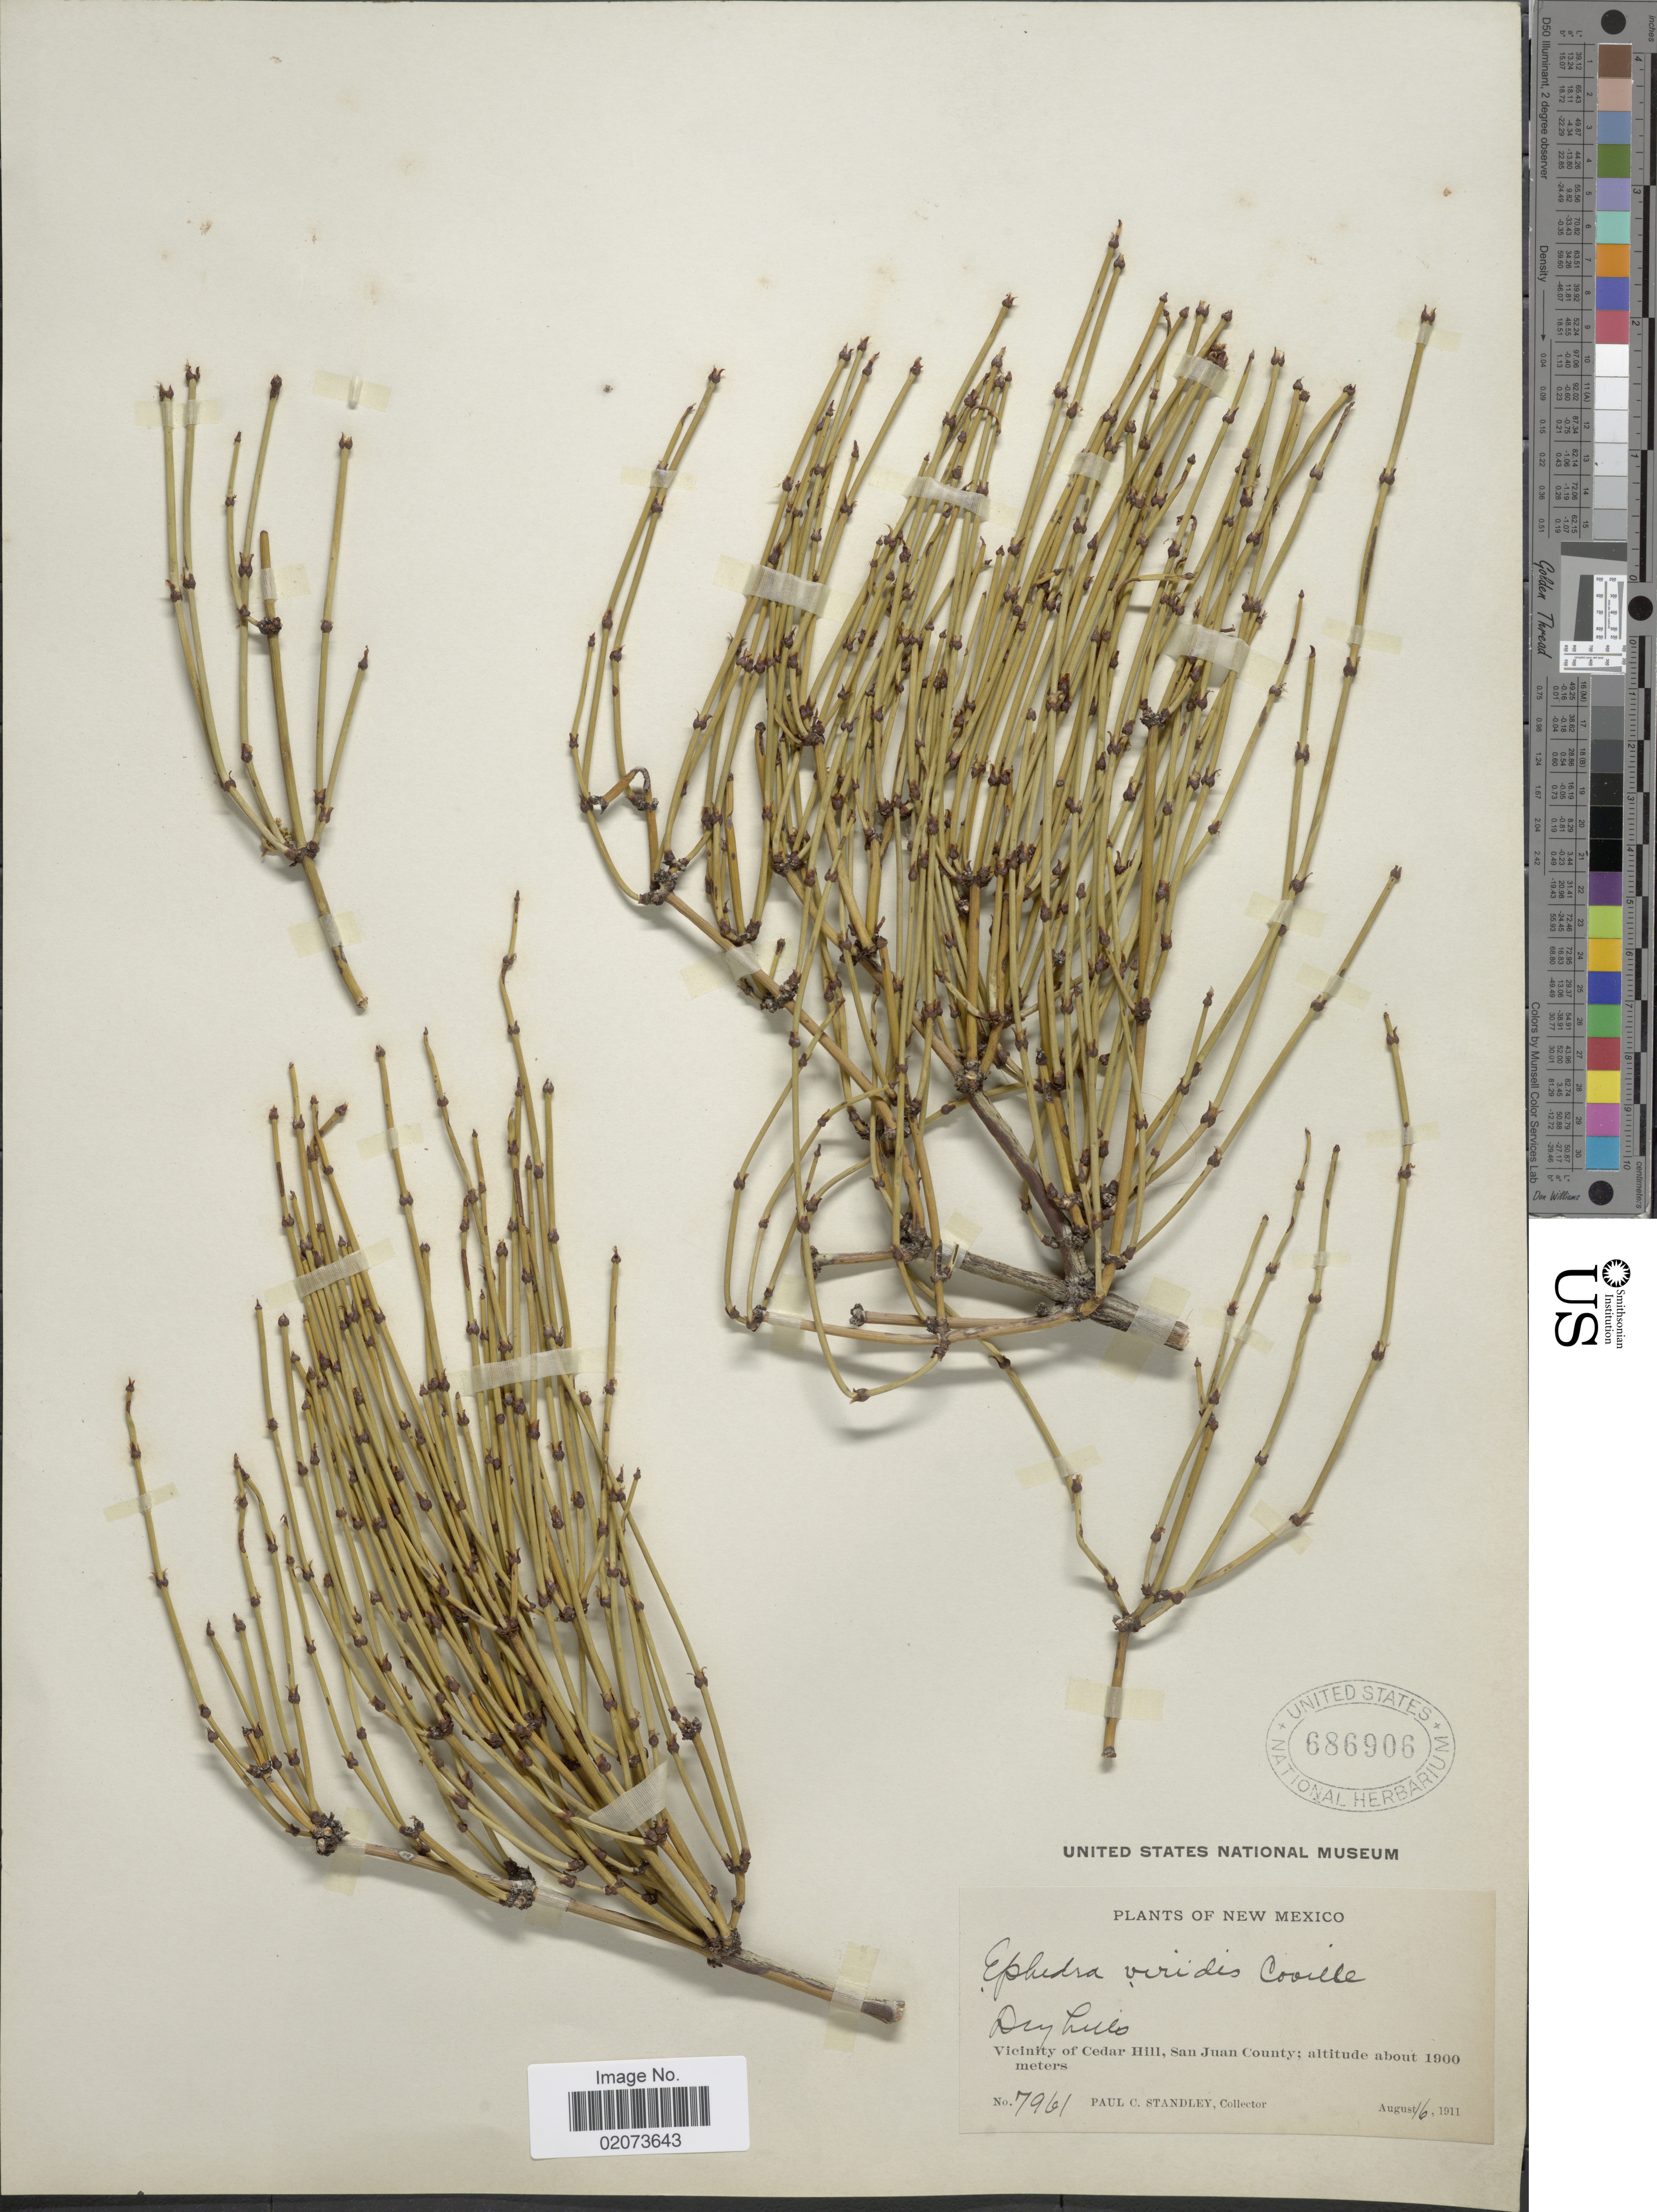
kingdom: Plantae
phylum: Tracheophyta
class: Gnetopsida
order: Ephedrales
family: Ephedraceae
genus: Ephedra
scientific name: Ephedra viridis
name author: Coville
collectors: P. C. Standley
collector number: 7961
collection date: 1911-08-16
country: United States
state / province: New Mexico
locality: Dry hills, vicinity of Cedar Hill, San Juan County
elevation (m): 1900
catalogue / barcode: US 686906